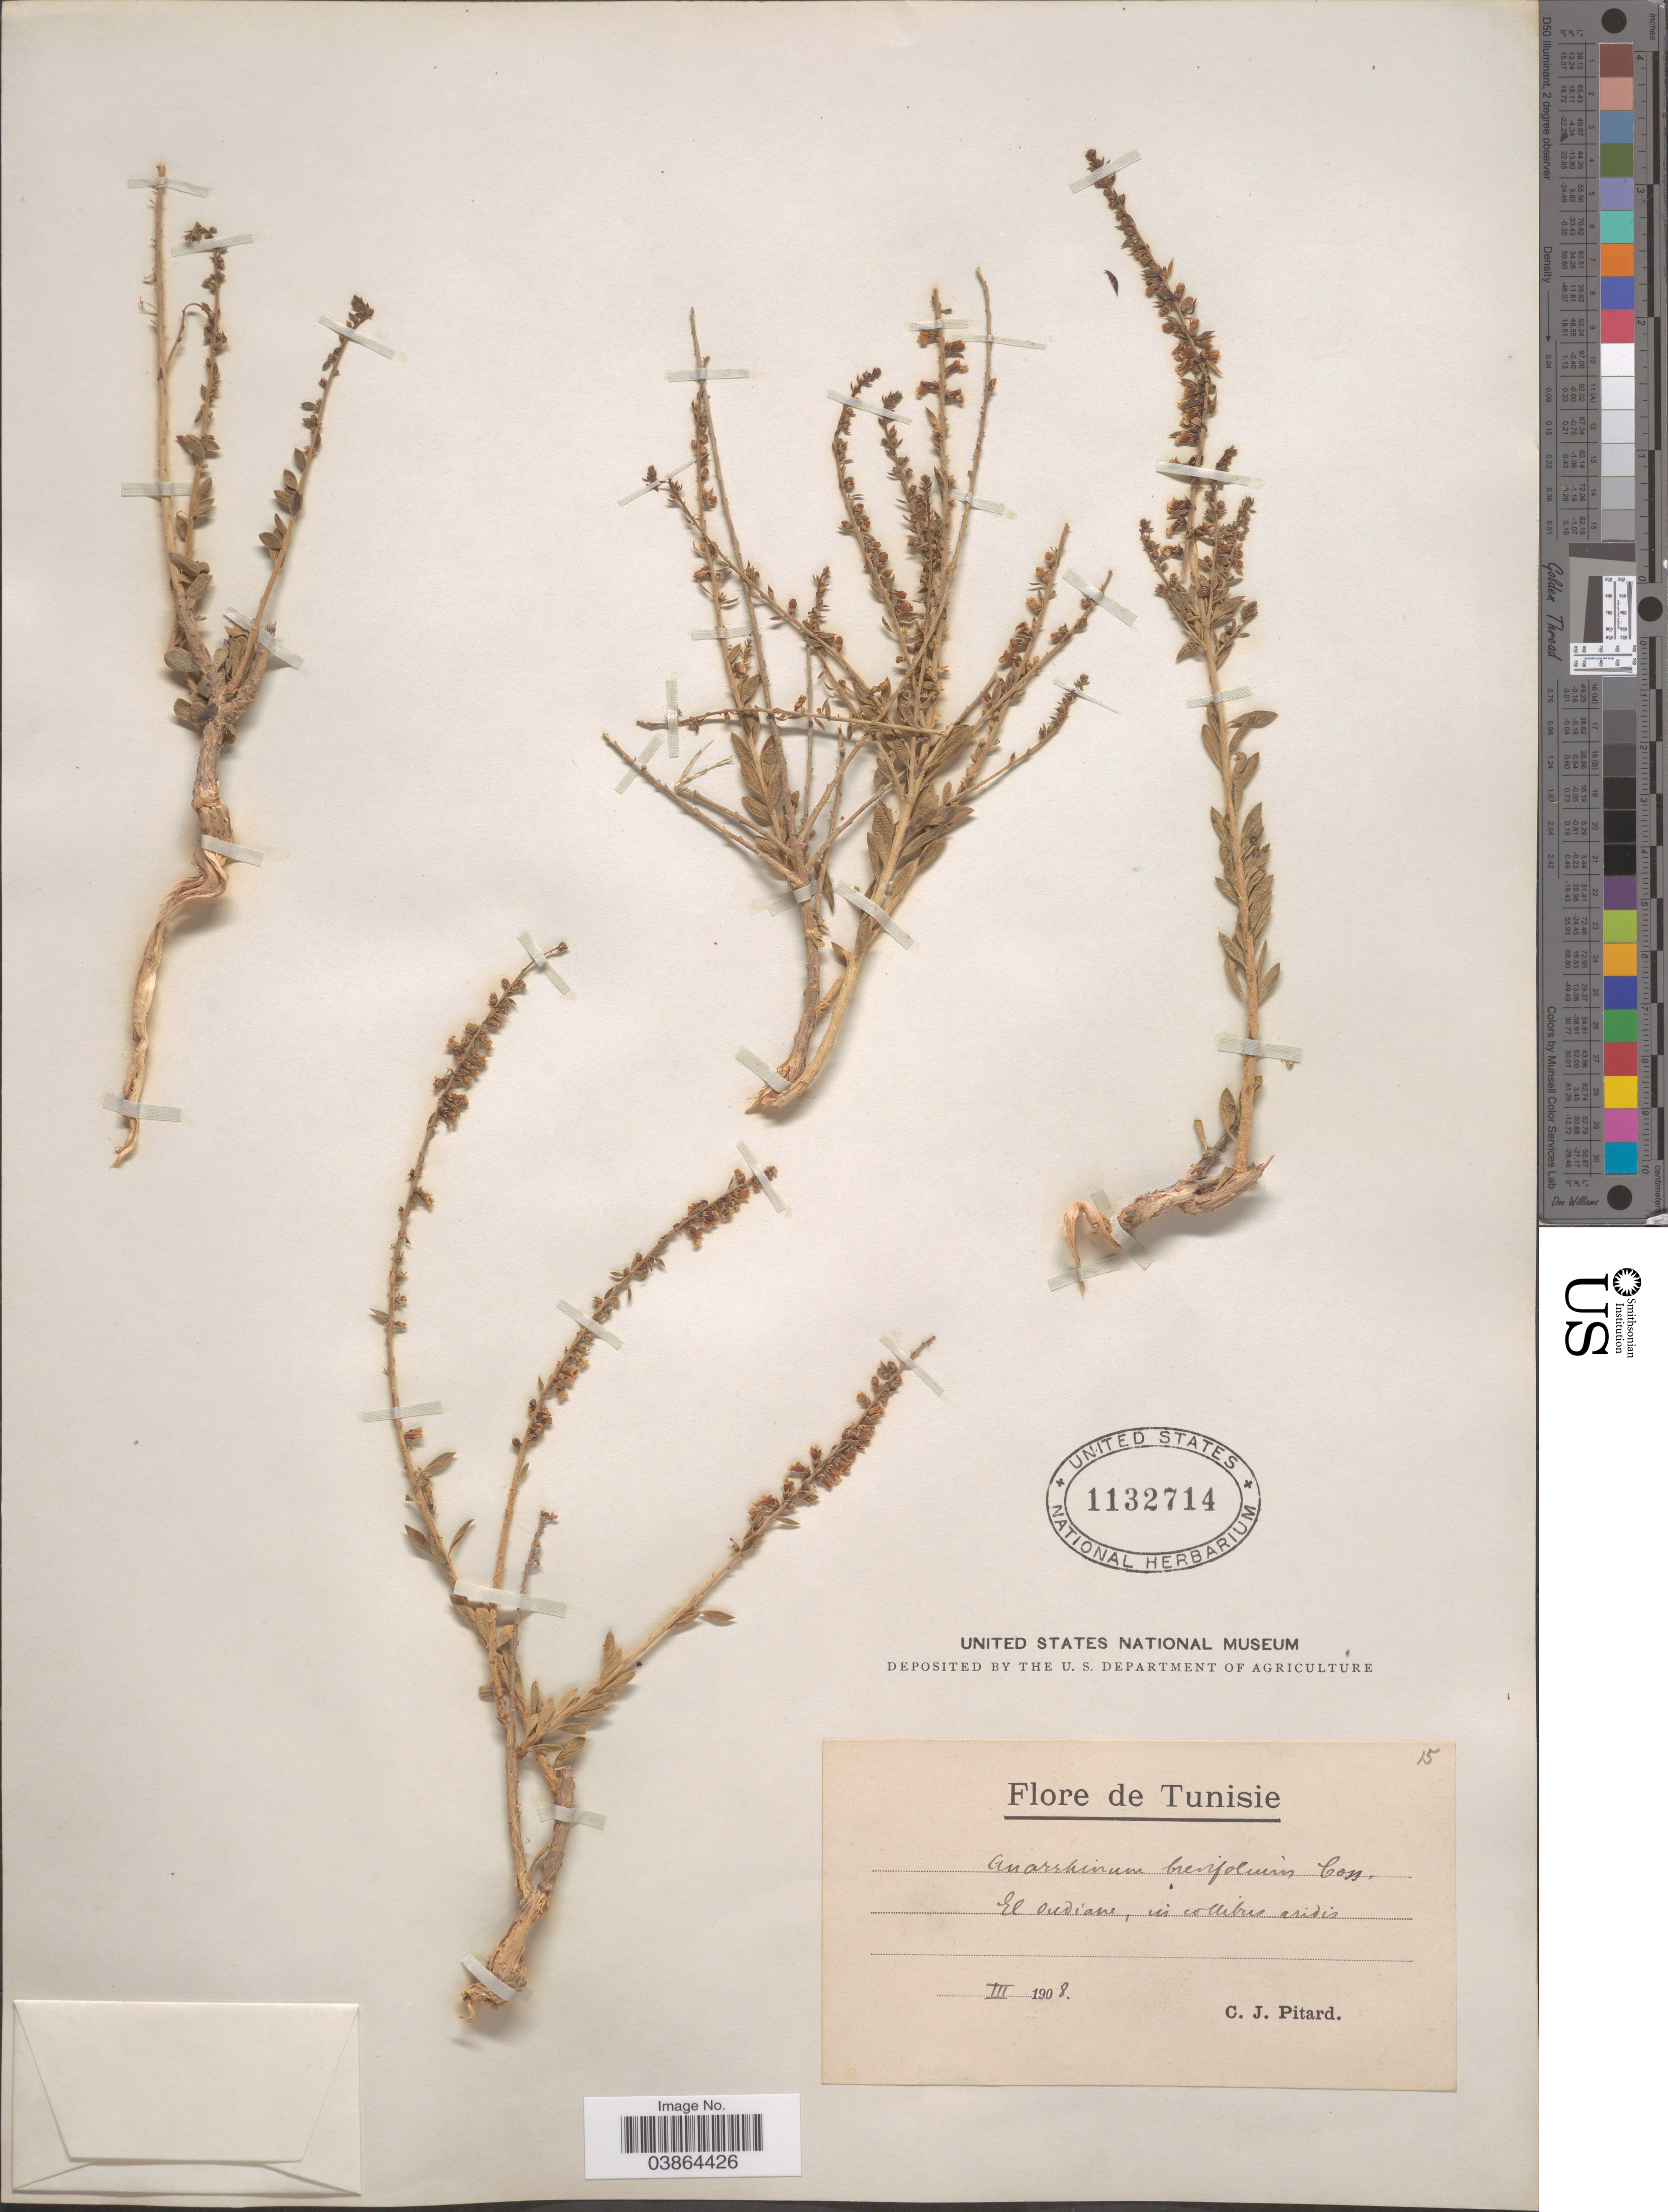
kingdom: Plantae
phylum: Tracheophyta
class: Magnoliopsida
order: Lamiales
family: Plantaginaceae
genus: Anarrhinum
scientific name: Anarrhinum brevifolium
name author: Coss. & Kralik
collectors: C. Pitard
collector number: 15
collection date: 1908-03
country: Tunisia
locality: Re oudiane, is collibus aridis.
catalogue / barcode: US 1132714